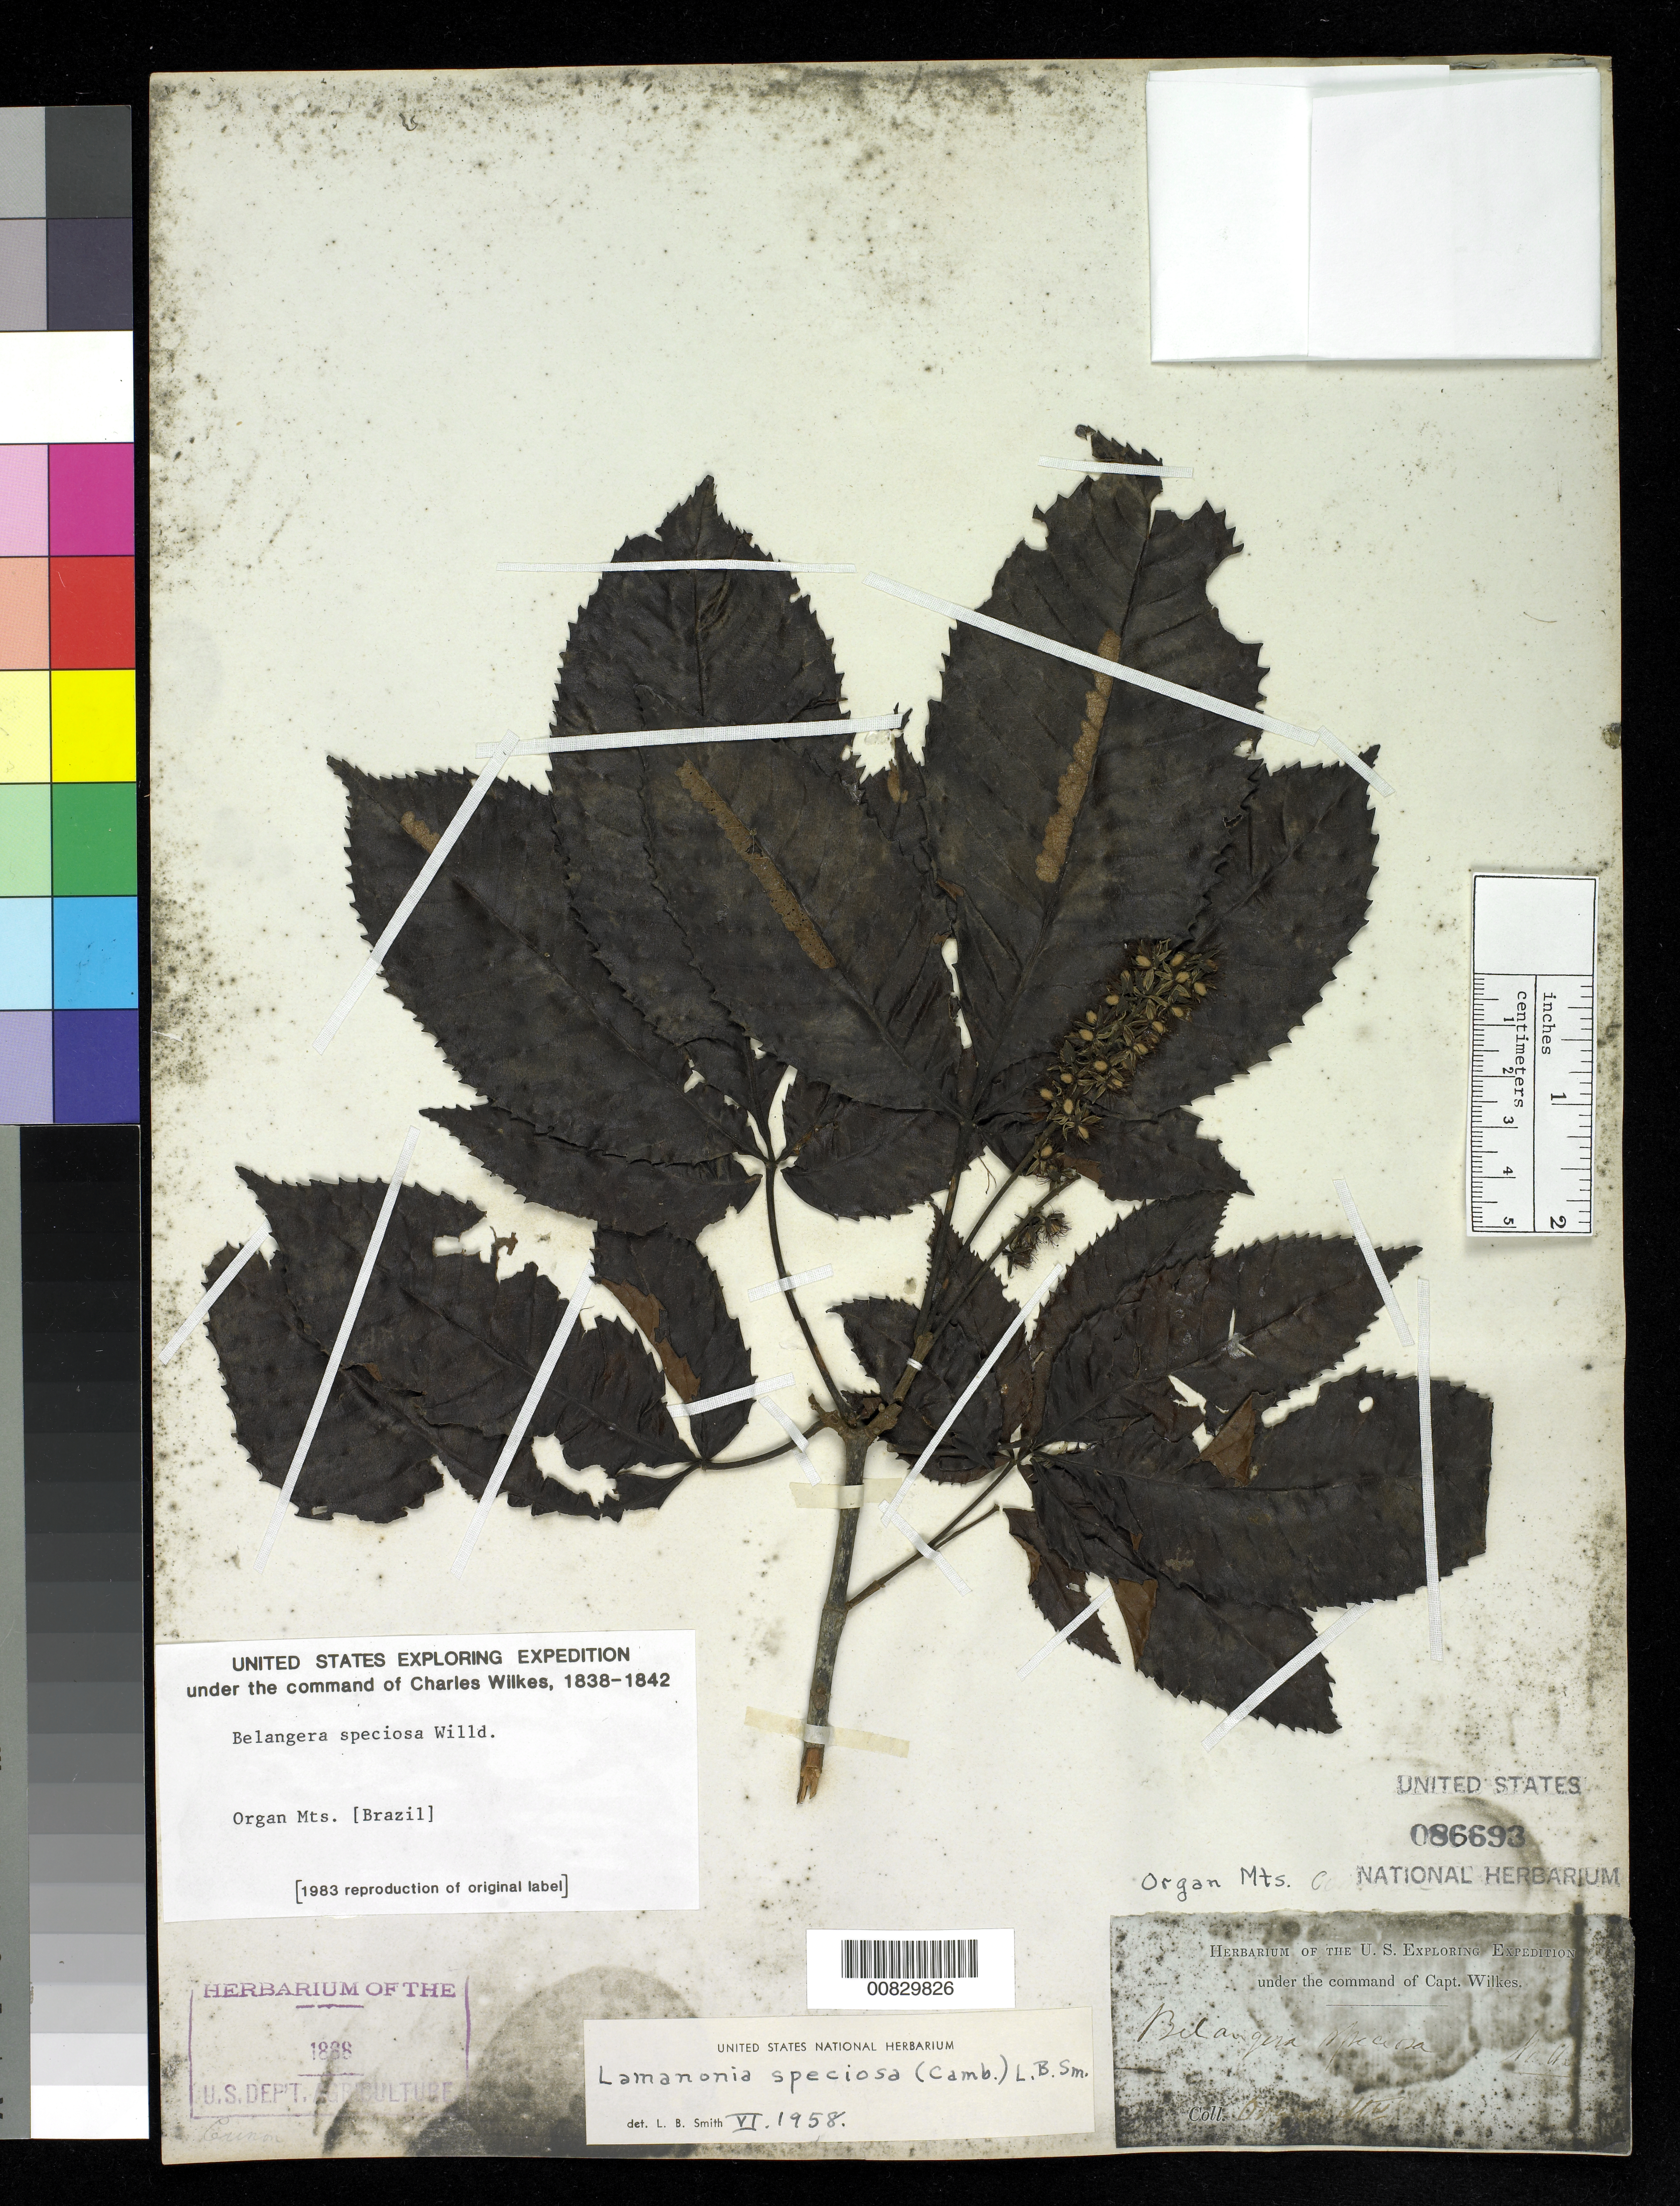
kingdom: Plantae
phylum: Tracheophyta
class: Magnoliopsida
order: Oxalidales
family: Cunoniaceae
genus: Lamanonia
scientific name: Lamanonia ternata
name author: Vell.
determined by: Strong, Mark T., (BOT), Smithsonian Institution - National Museum of Natural History (UNITED STATES)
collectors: Wilkes Explor. Exped.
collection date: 1838/1842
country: Brazil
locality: Organ Mountains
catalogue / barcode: US 86693